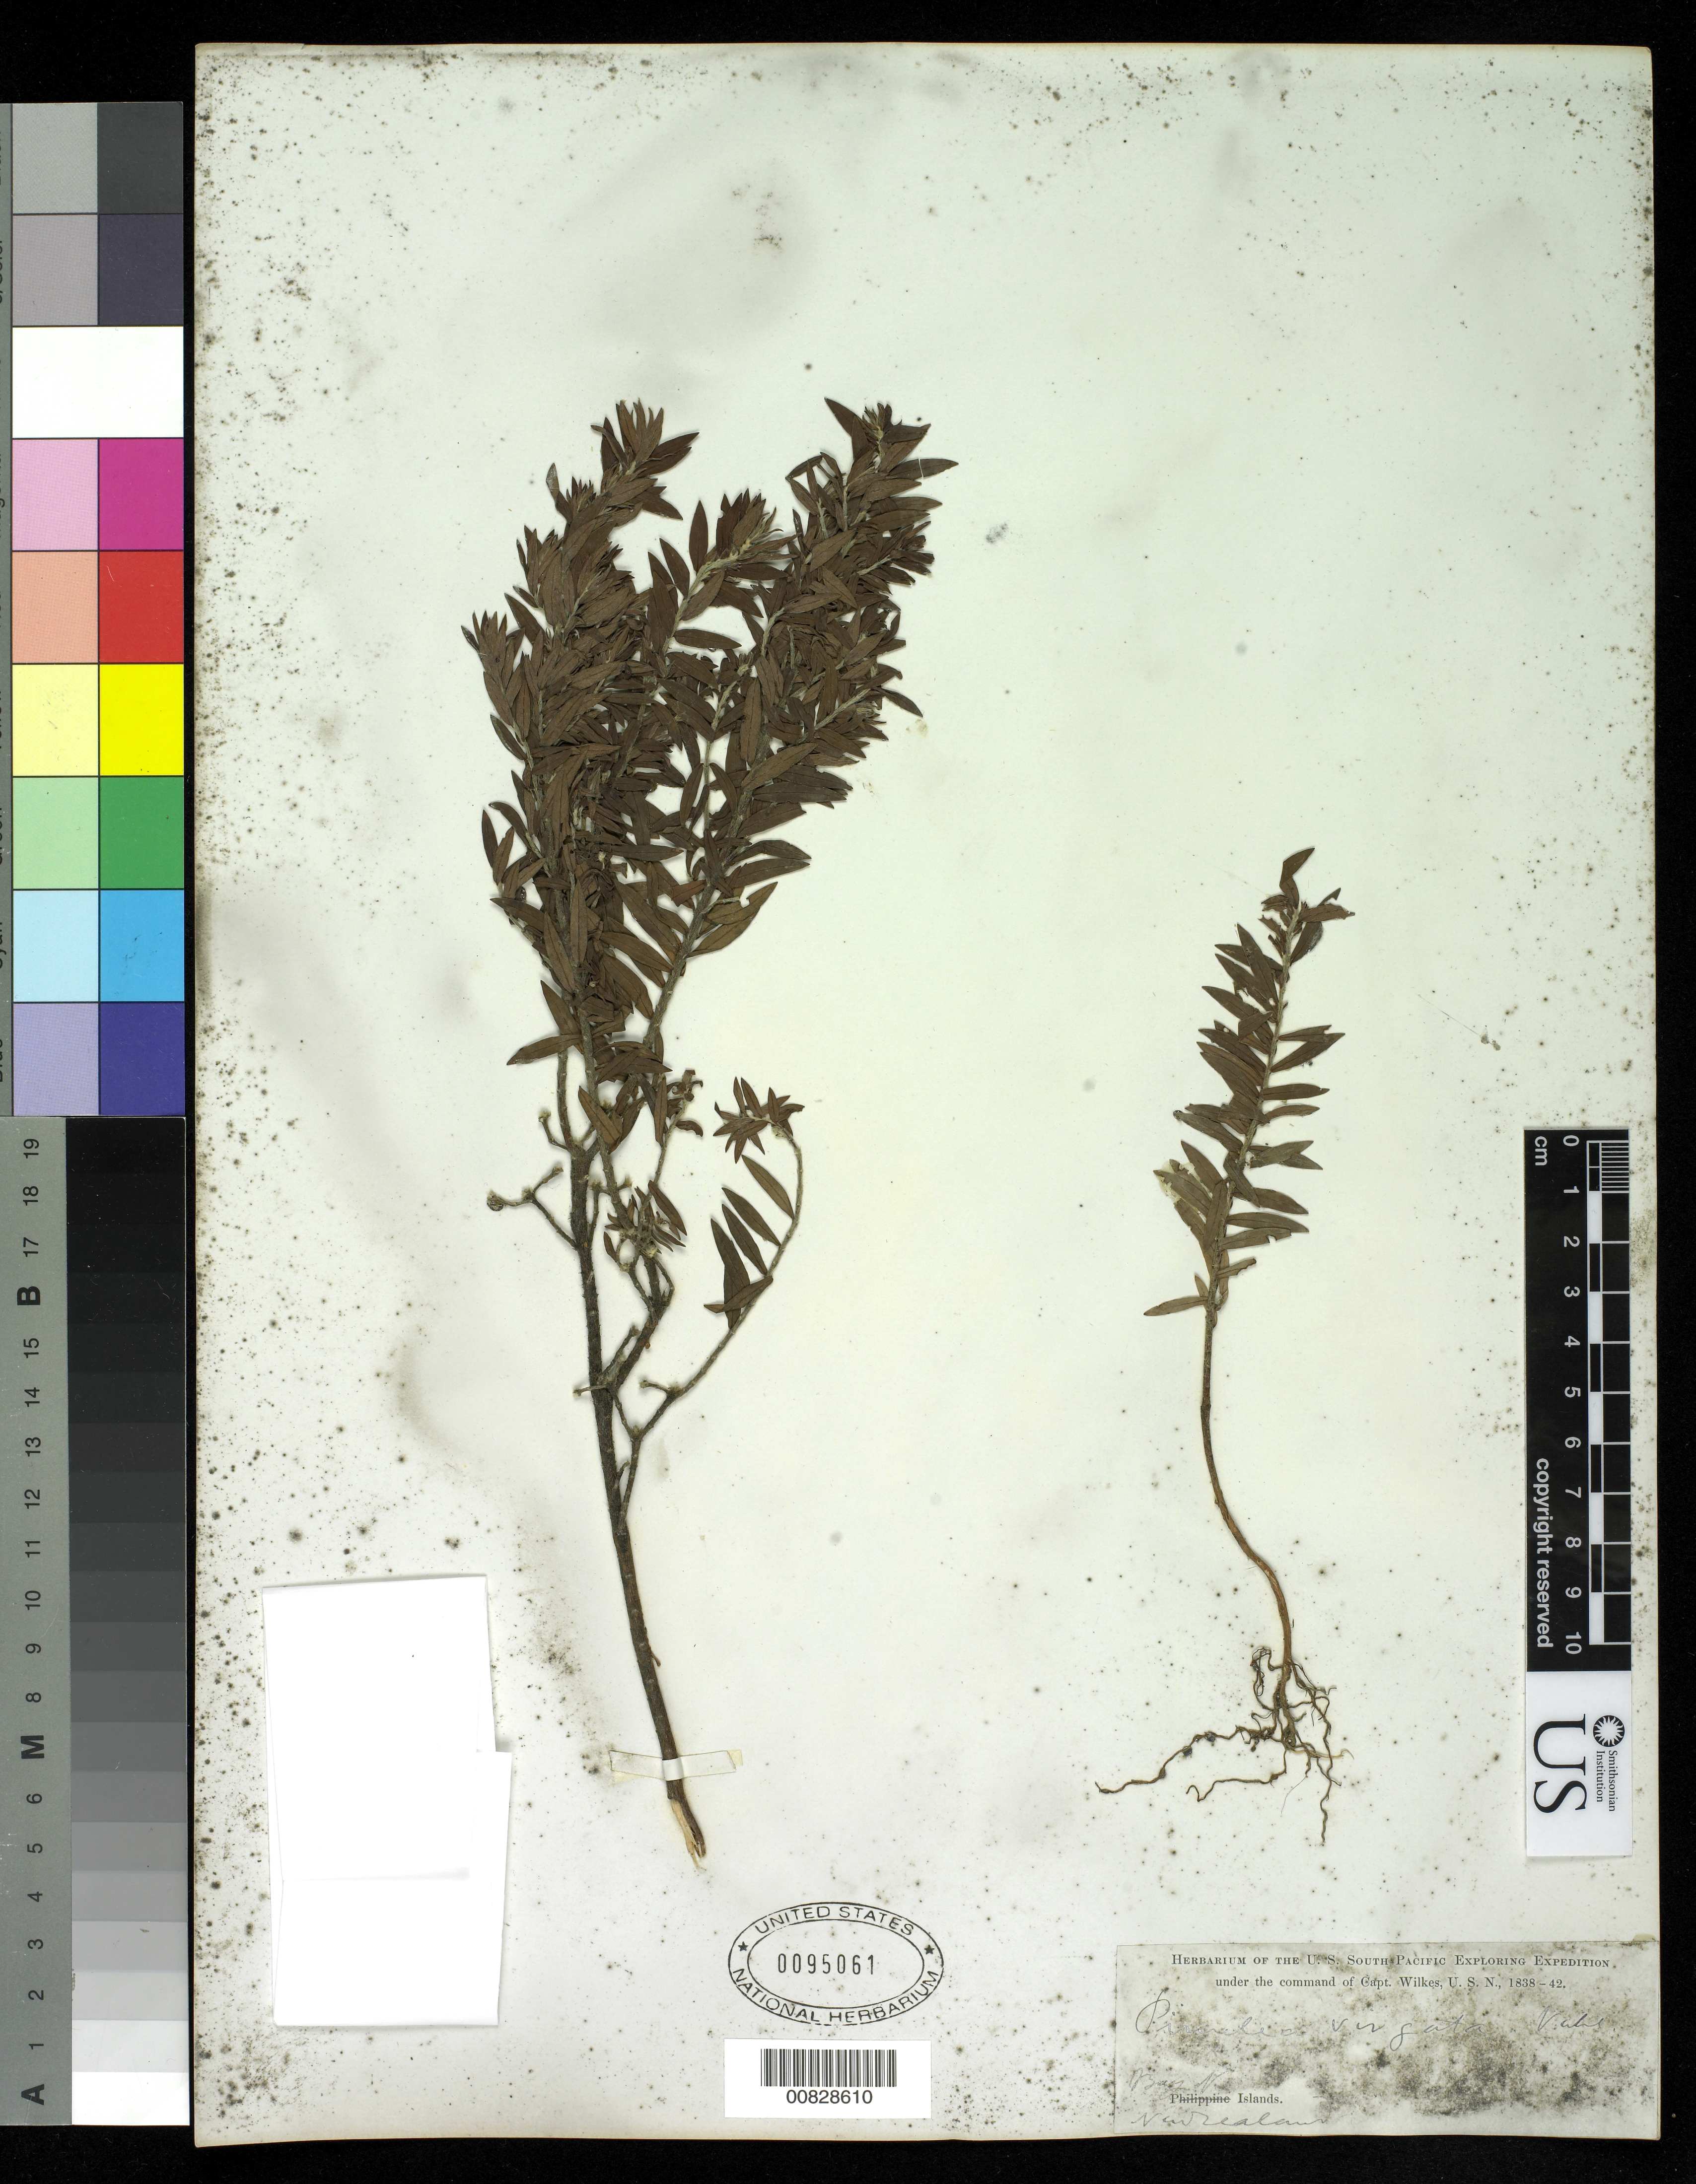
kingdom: Plantae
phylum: Tracheophyta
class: Magnoliopsida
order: Malvales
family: Thymelaeaceae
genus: Pimelea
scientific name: Pimelea virgata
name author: Vahl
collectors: Wilkes Explor. Exped.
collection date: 1838/1842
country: New Zealand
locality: Bay of Islands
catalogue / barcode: US 95061